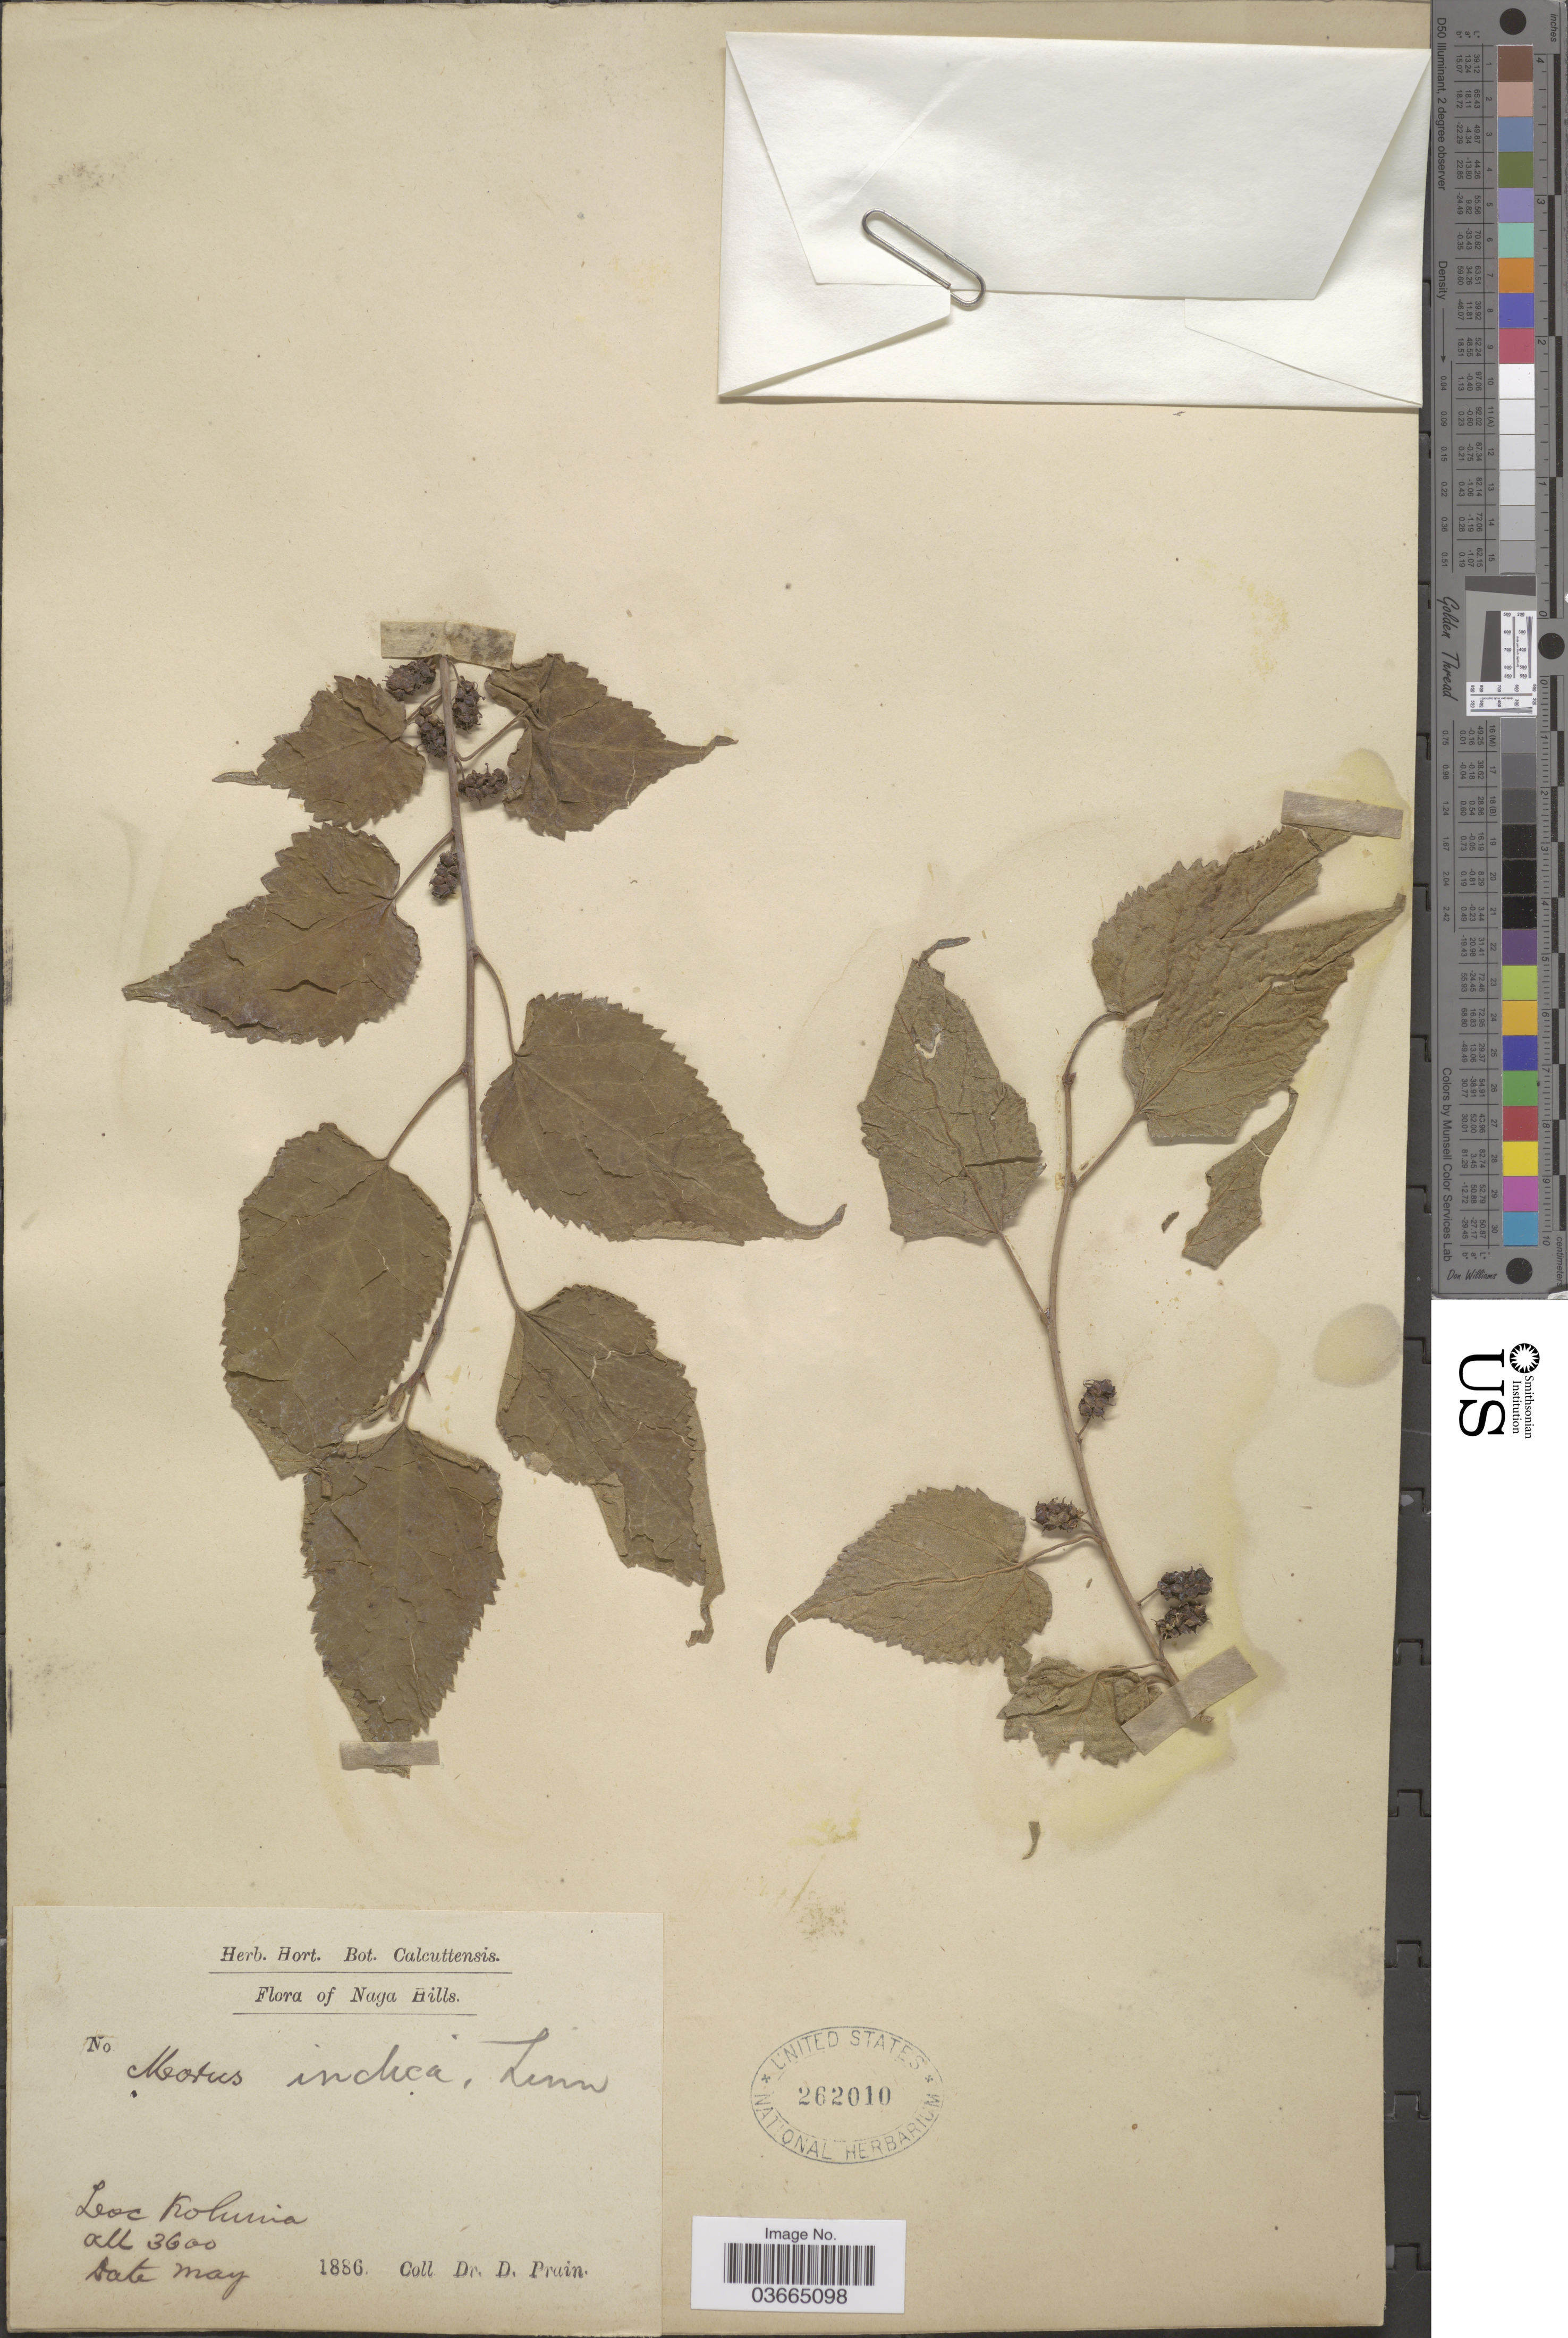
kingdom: Plantae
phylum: Tracheophyta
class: Magnoliopsida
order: Rosales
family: Moraceae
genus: Morus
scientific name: Morus indica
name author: L.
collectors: D. Prain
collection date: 1886-05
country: India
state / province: Nagaland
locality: Naga Hills, Kohima.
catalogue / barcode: US 262010